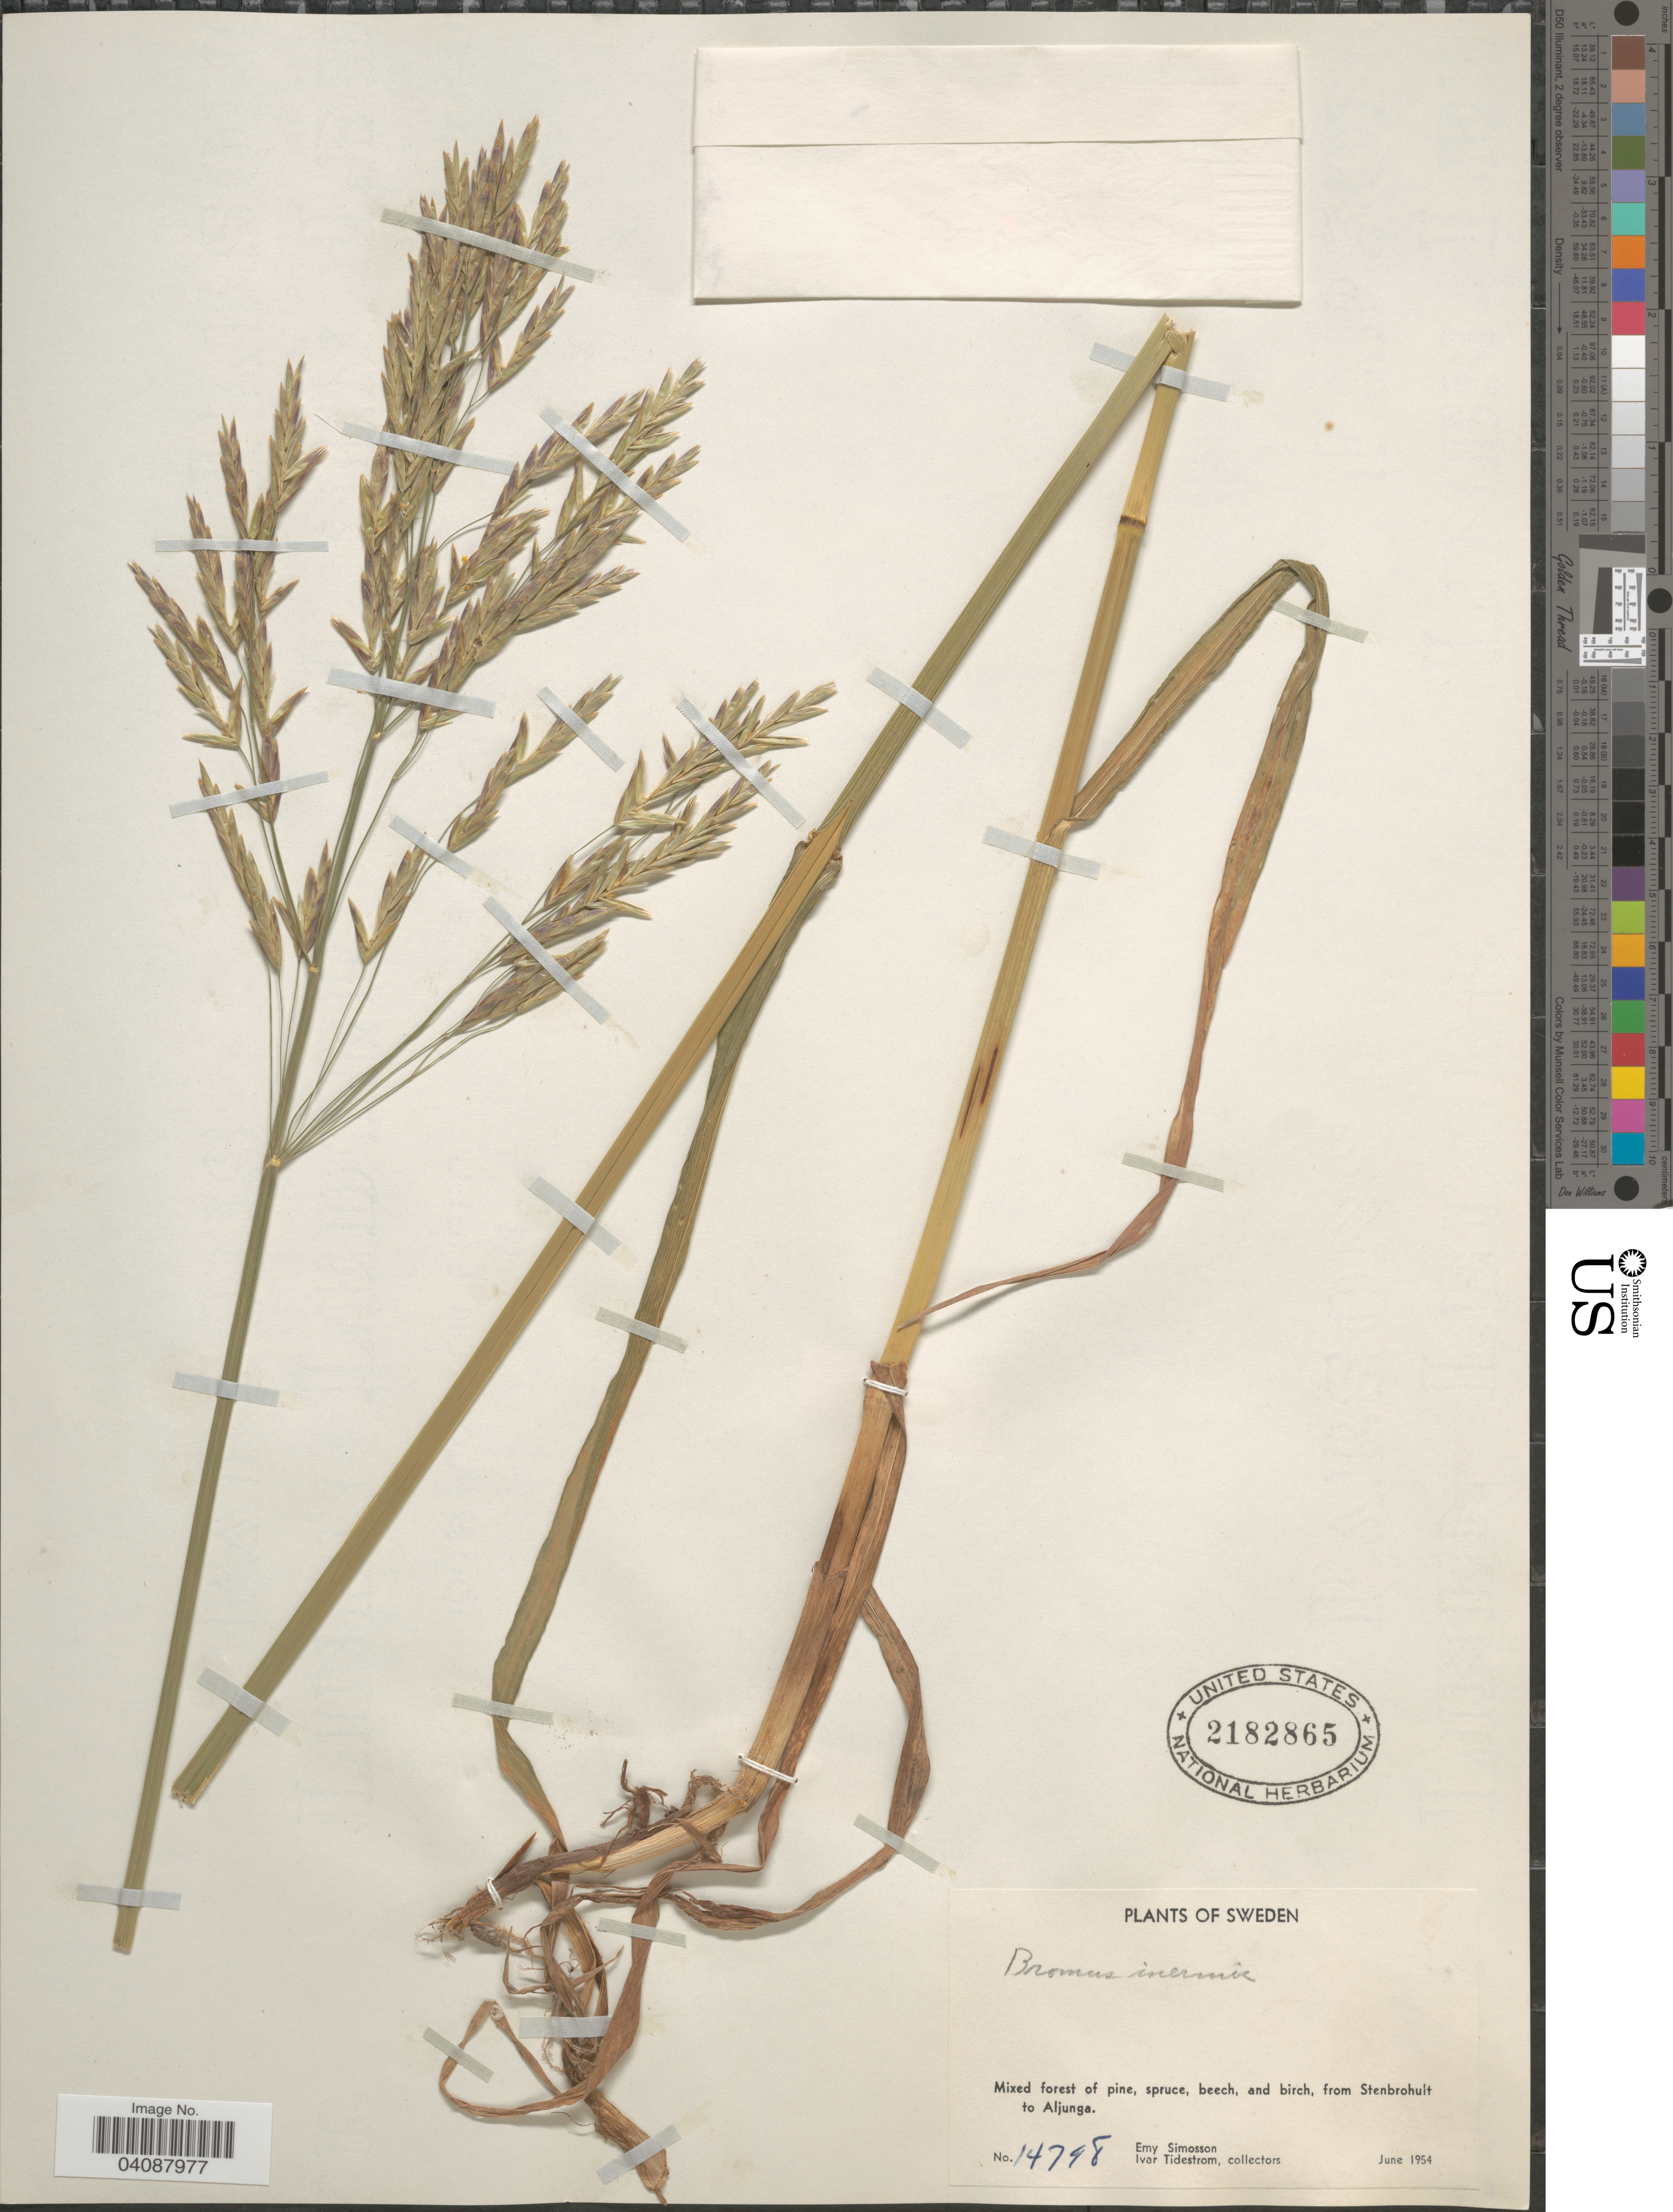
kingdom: Plantae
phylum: Tracheophyta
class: Liliopsida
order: Poales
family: Poaceae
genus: Bromus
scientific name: Bromus inermis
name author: Leyss.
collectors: E. Simosson & I. F. Tidestrom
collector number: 14798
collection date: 1954-06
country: Sweden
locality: Mixed forest of pine, spruce, beech, and birch, from Stenbrohult to Aljunga.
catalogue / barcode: US 2182865